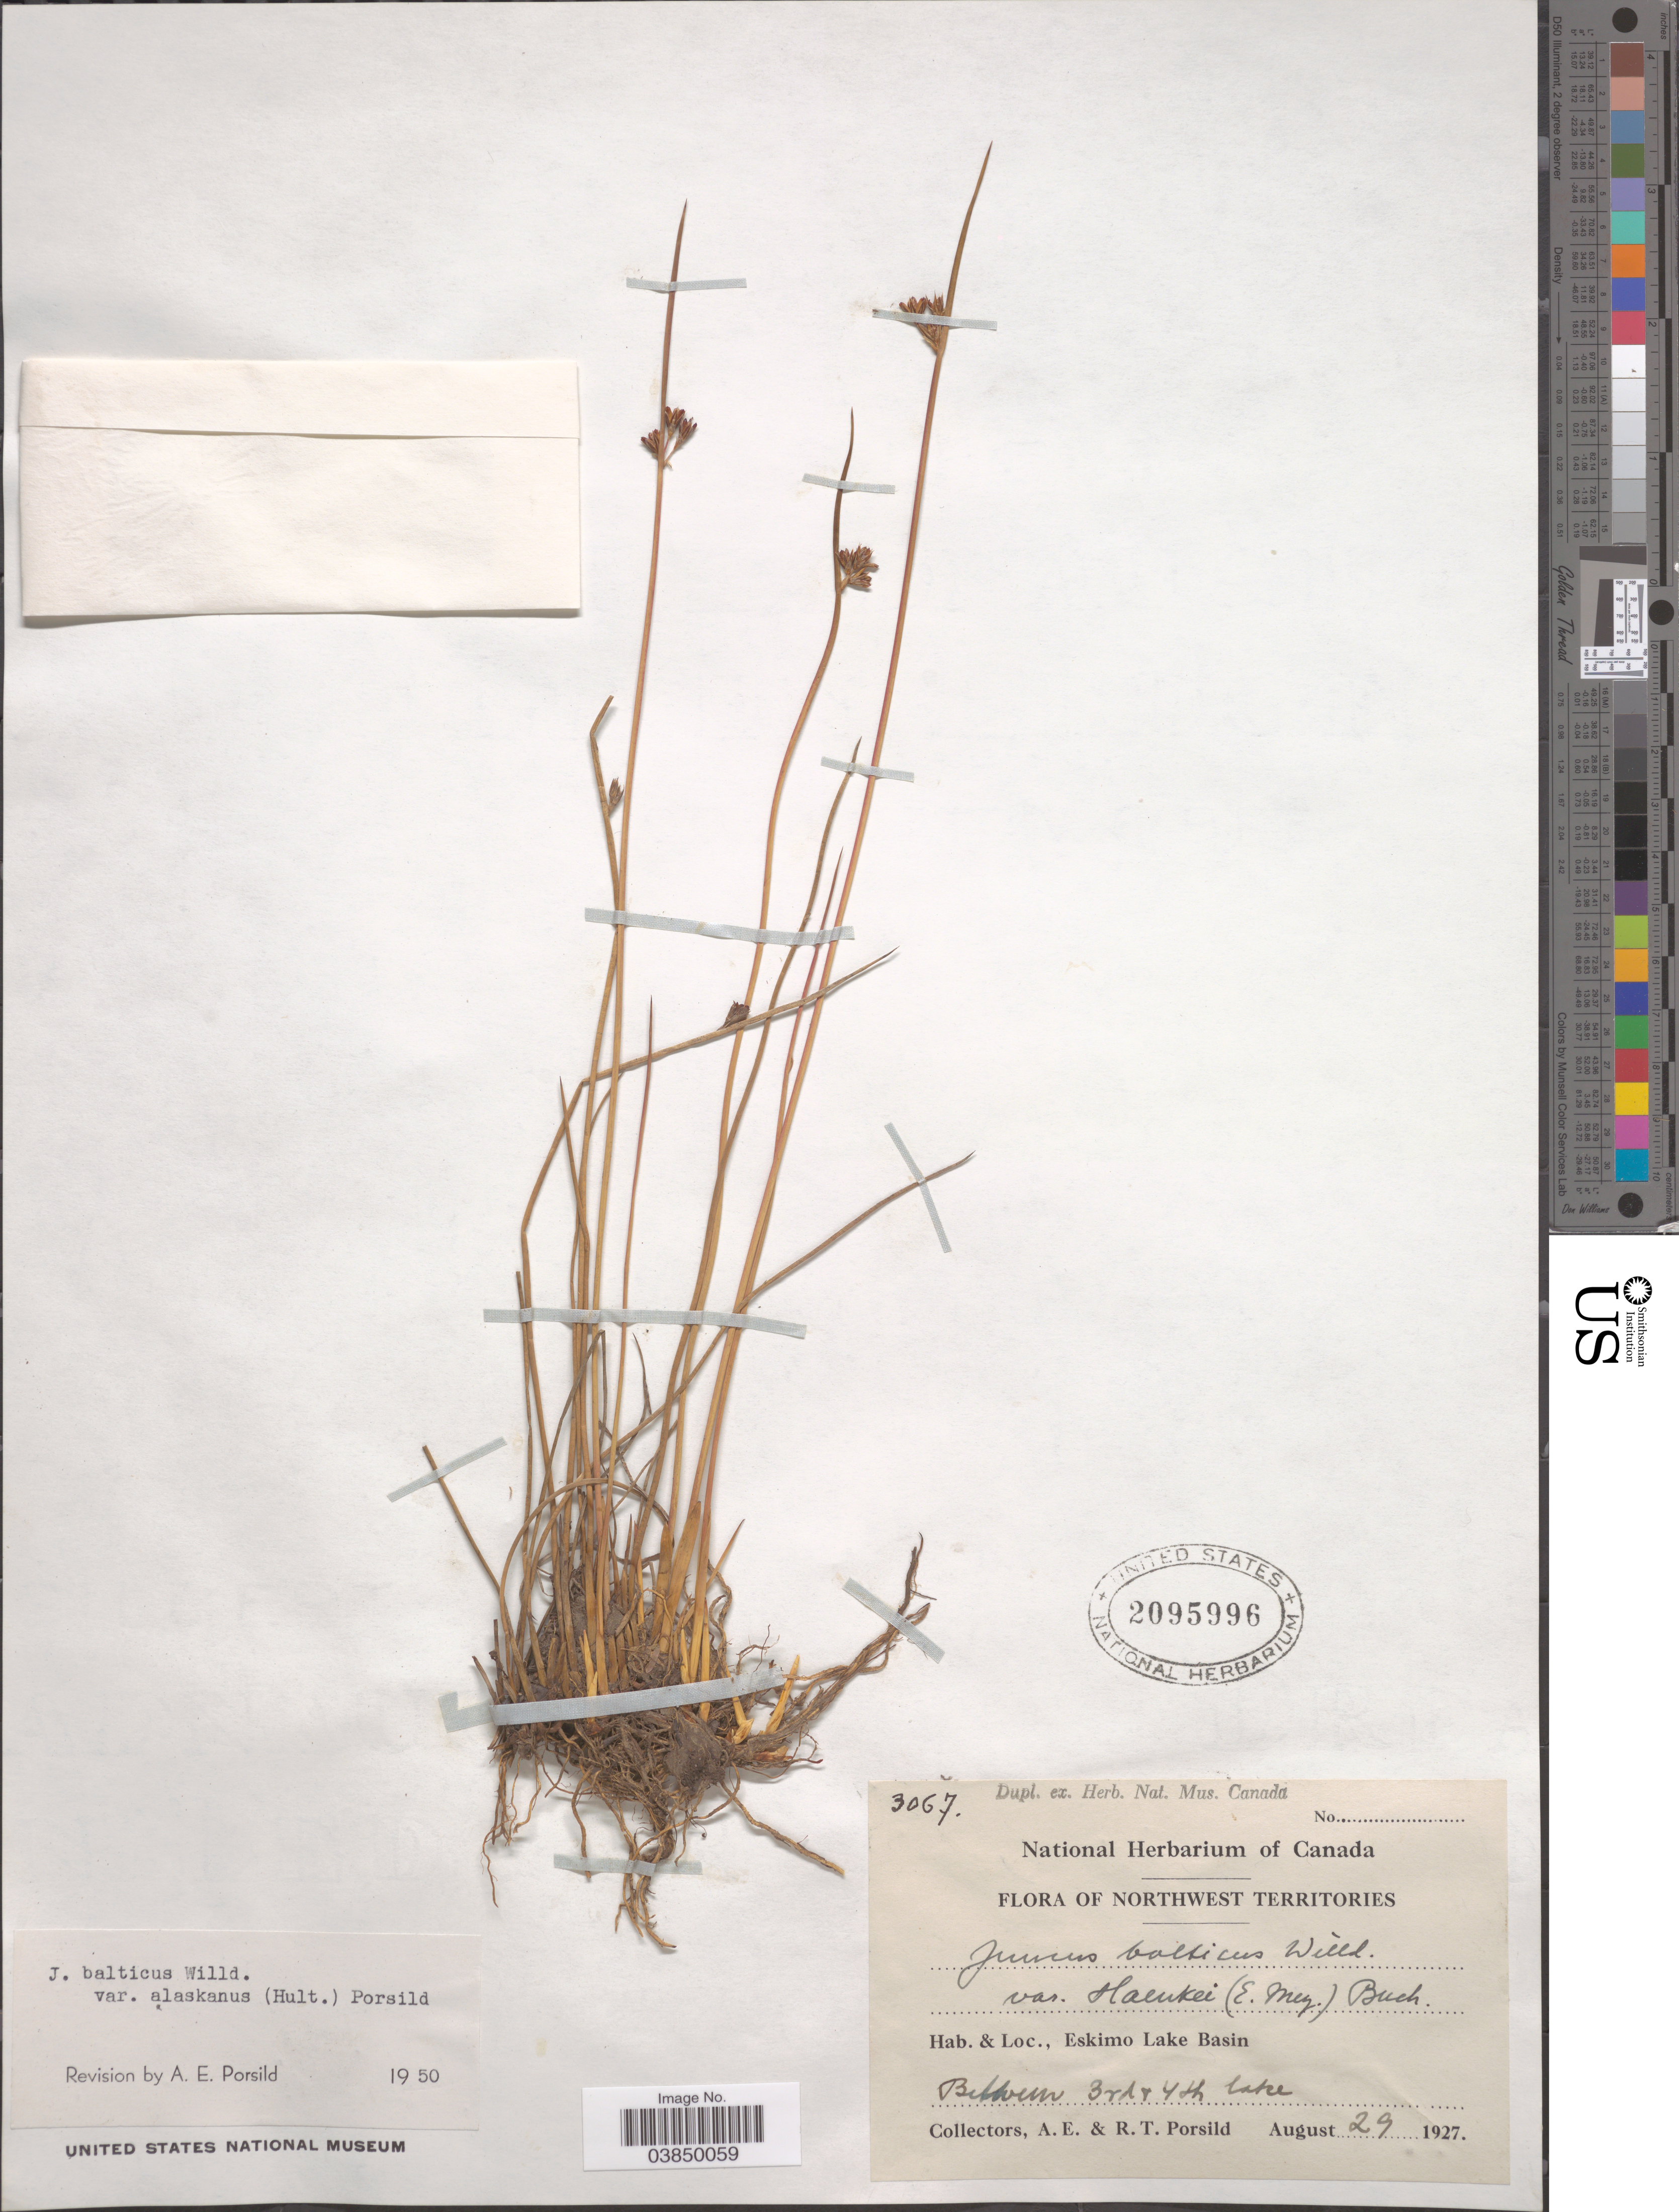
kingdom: Plantae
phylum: Tracheophyta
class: Liliopsida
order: Poales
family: Juncaceae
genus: Juncus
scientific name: Juncus balticus var. alaskanus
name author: (Hultén) A.E. Porsild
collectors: A. E. Porsild & R. T. Porsild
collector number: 3067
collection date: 1927-08-29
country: Canada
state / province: Northwest Territories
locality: Eskimo Lake Basin. Between 3rd & 4th lake.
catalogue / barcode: US 2095996